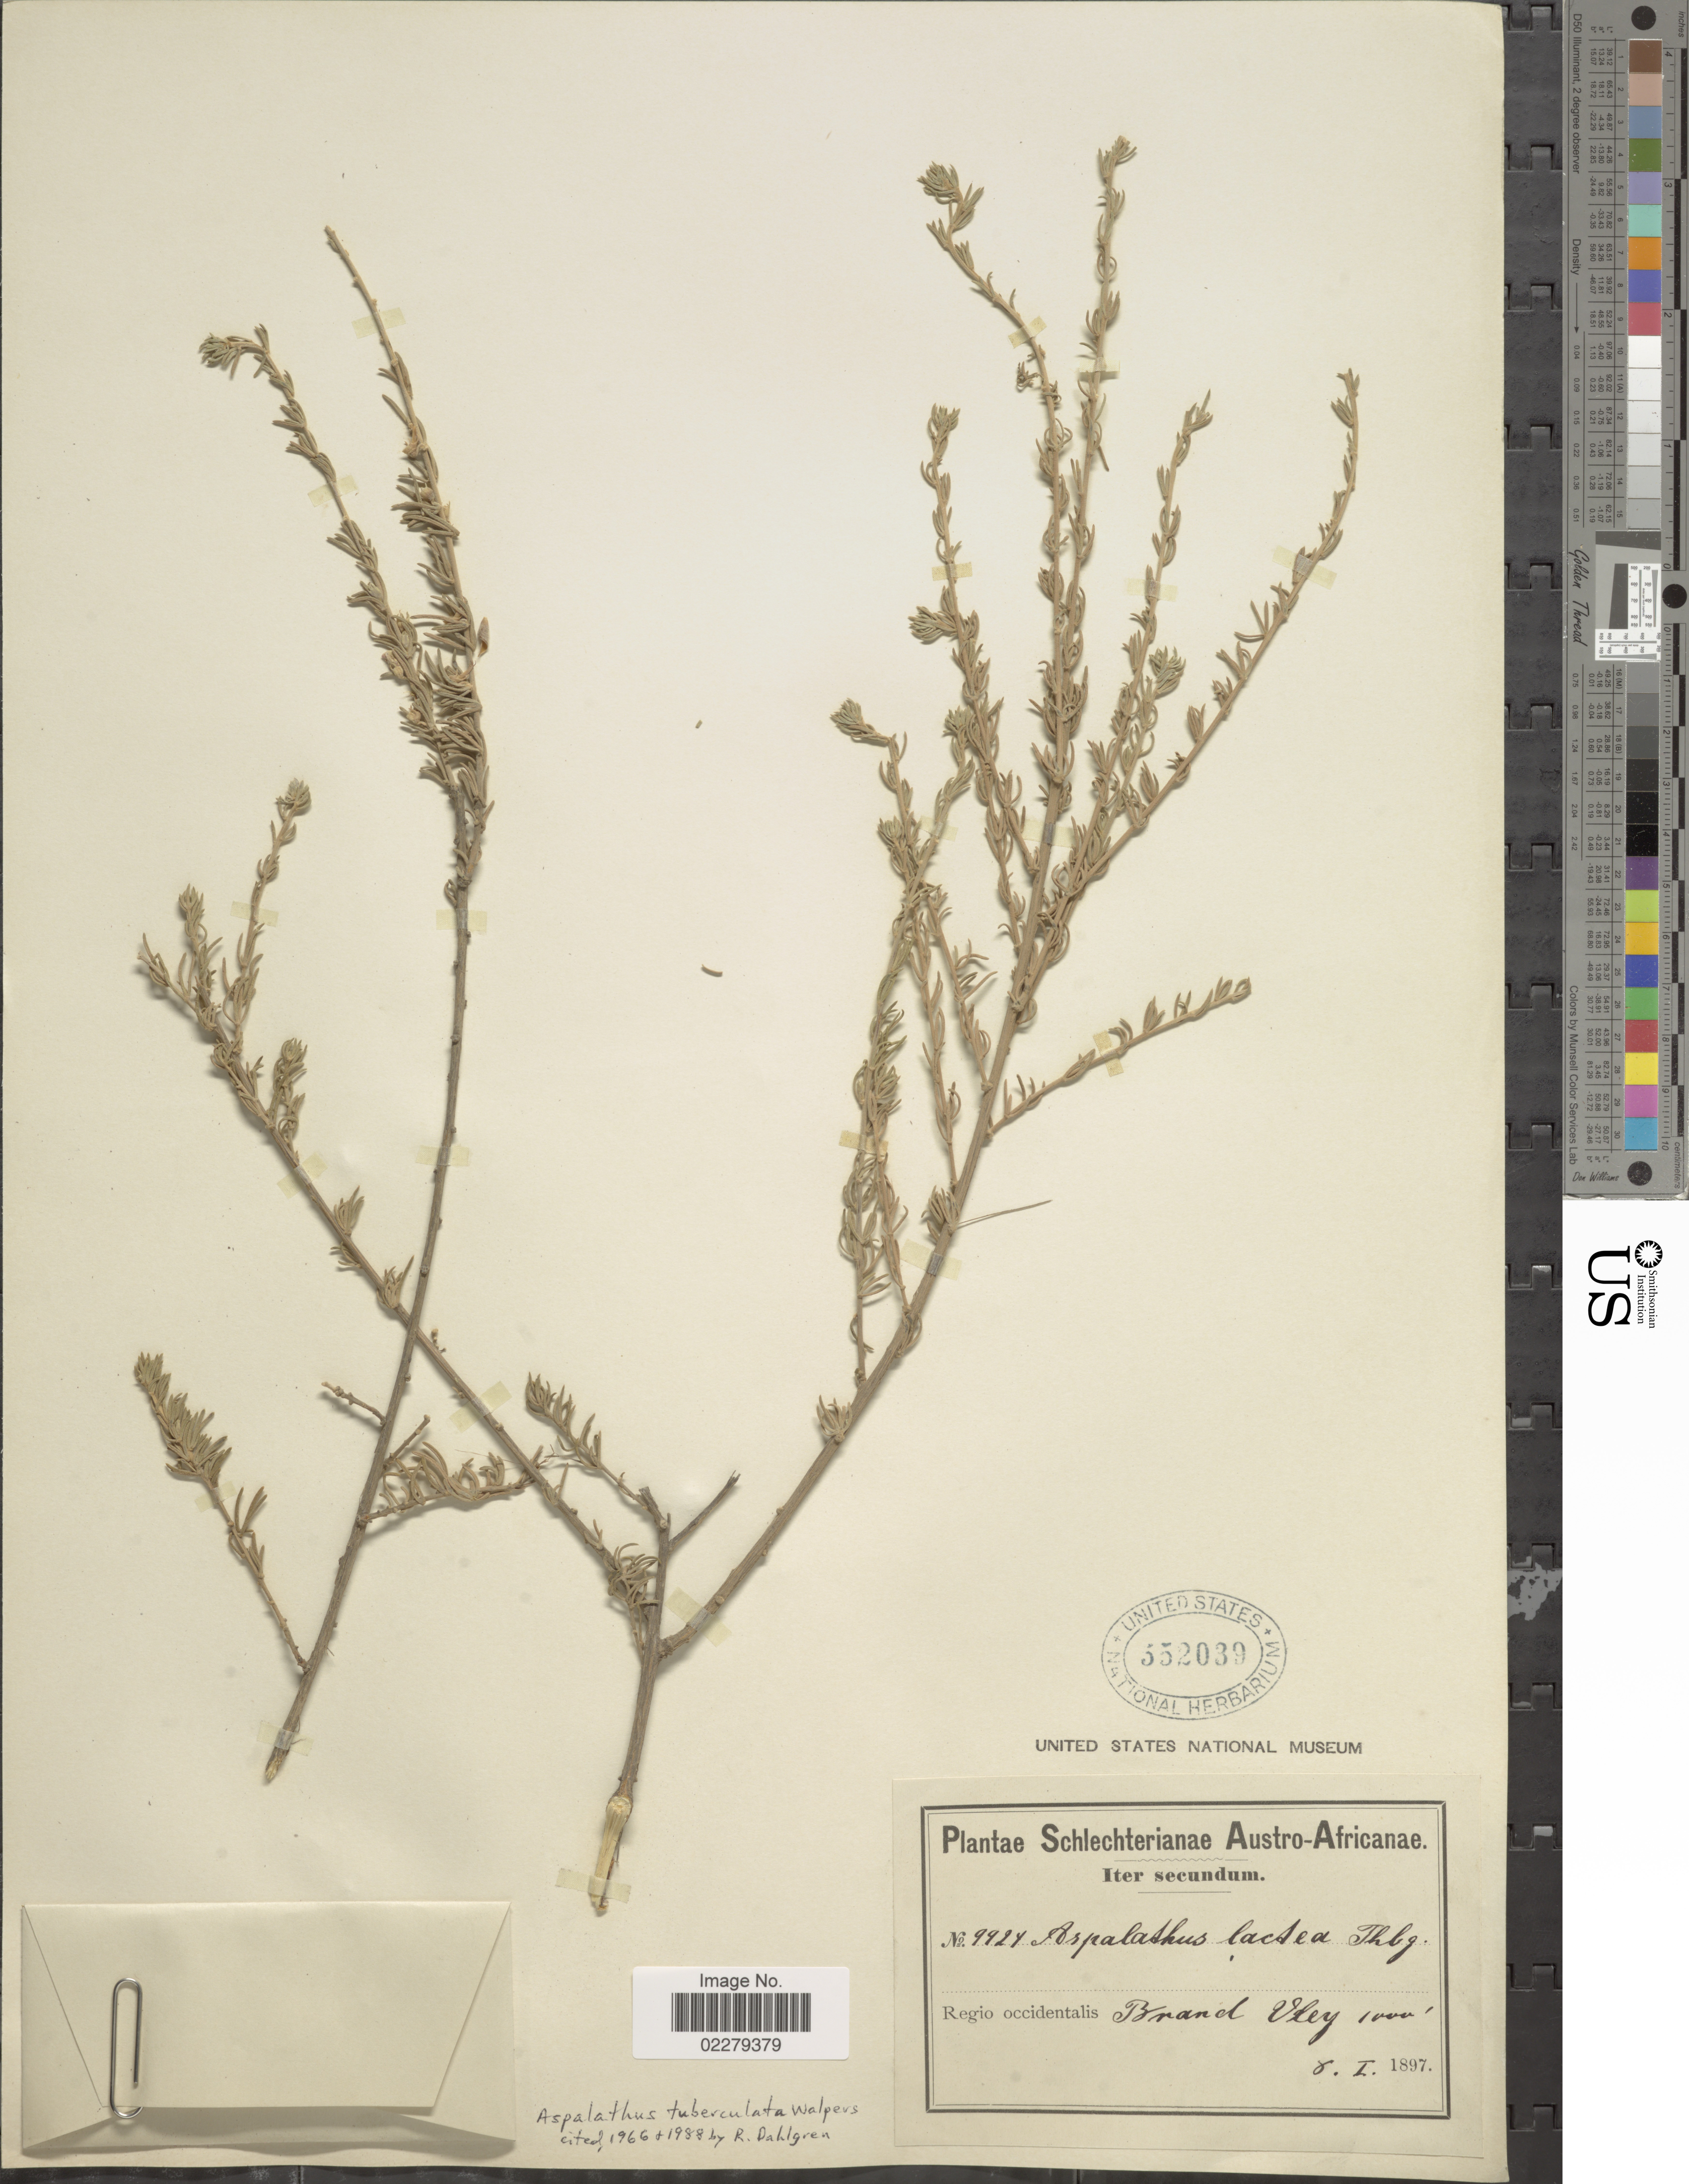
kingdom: Plantae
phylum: Tracheophyta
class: Magnoliopsida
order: Fabales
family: Fabaceae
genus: Aspalathus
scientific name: Aspalathus tuberculata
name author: Walp.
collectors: Schlechter, --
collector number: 9924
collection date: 1897-01-08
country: South Africa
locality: Austro-Africanae. Regio occidentalis, Brand Vley.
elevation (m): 305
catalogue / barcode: US 552039